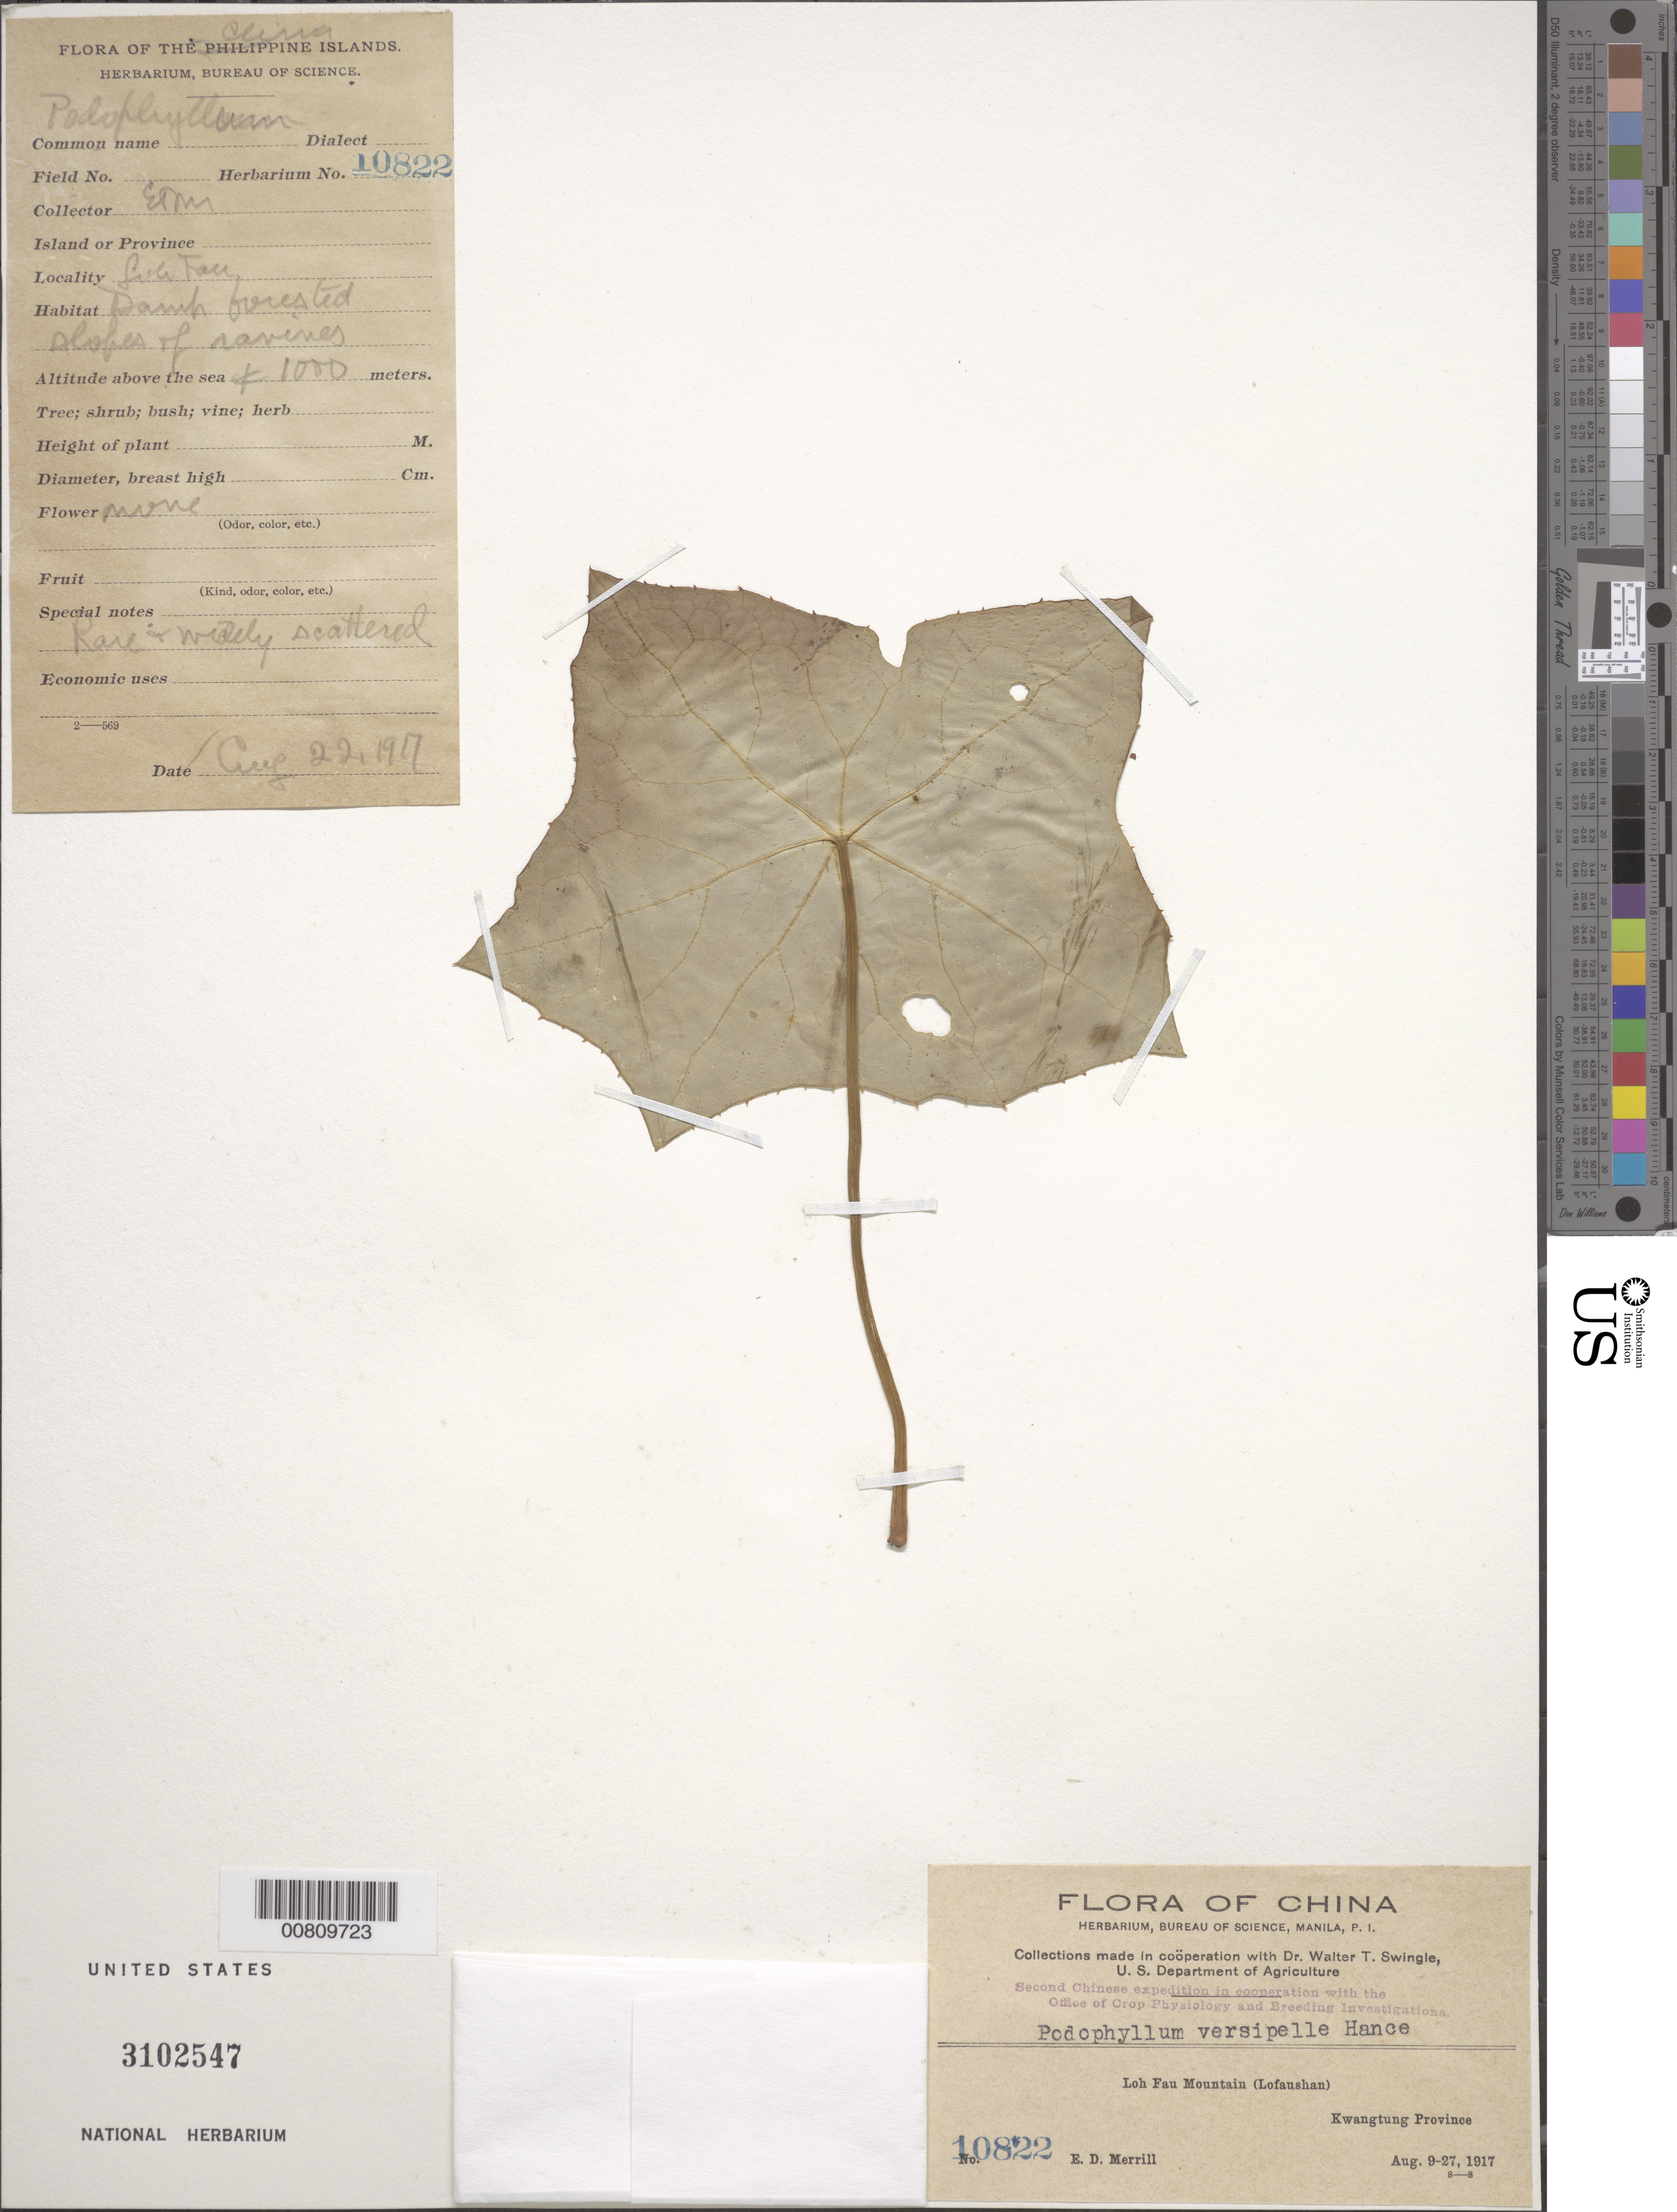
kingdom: Plantae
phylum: Tracheophyta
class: Magnoliopsida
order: Ranunculales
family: Berberidaceae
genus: Podophyllum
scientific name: Podophyllum versipelle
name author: Hance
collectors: E. D. Merrill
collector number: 10822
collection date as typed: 09 Aug 1917 to 27 Aug 1917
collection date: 1917-08-09/1917-08-27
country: China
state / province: Guangdong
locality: Loh Fau Mt. (Lofaushan)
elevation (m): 1100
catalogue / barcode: US 3102547